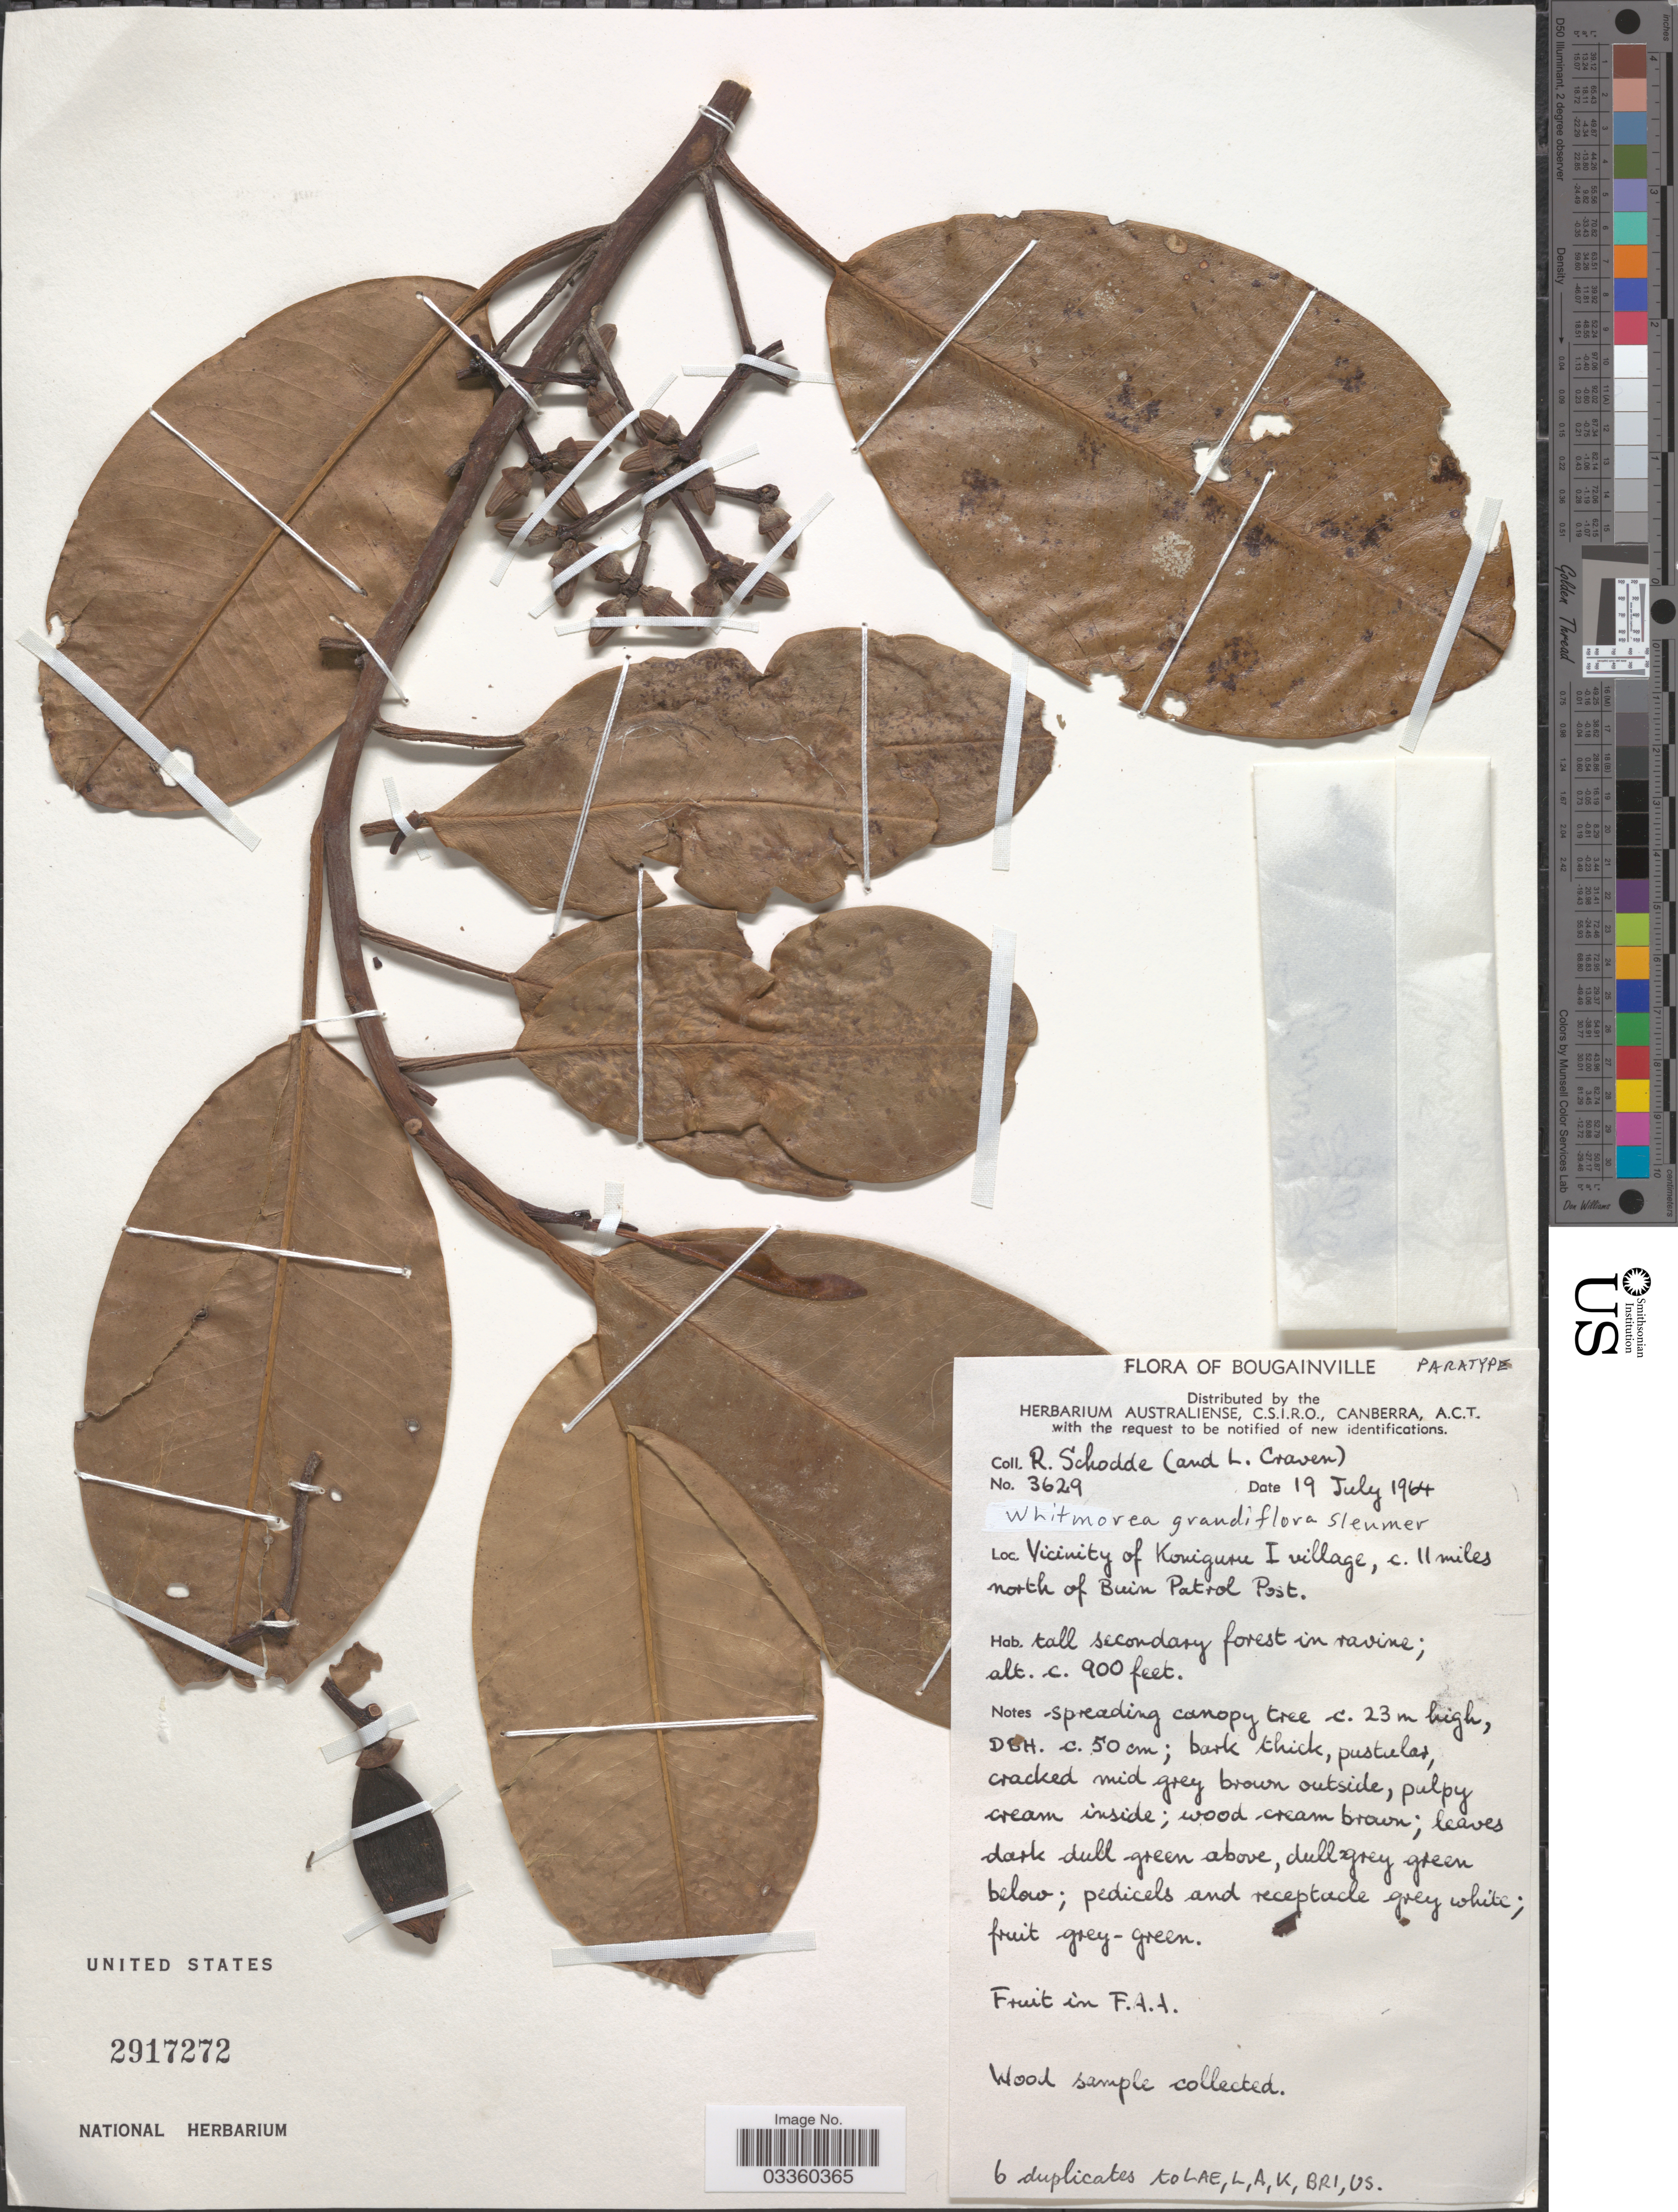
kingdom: Plantae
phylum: Tracheophyta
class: Magnoliopsida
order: Cardiopteridales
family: Stemonuraceae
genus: Whitmorea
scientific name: Whitmorea grandiflora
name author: Sleumer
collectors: R. Schodde & L. A. Craven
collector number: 3629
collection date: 1964-07-19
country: Papua New Guinea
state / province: Bougainville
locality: Vicinity of Koniguru I village, c. 11 miles north of Buin Patrol Post.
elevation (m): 274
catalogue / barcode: US 2917272